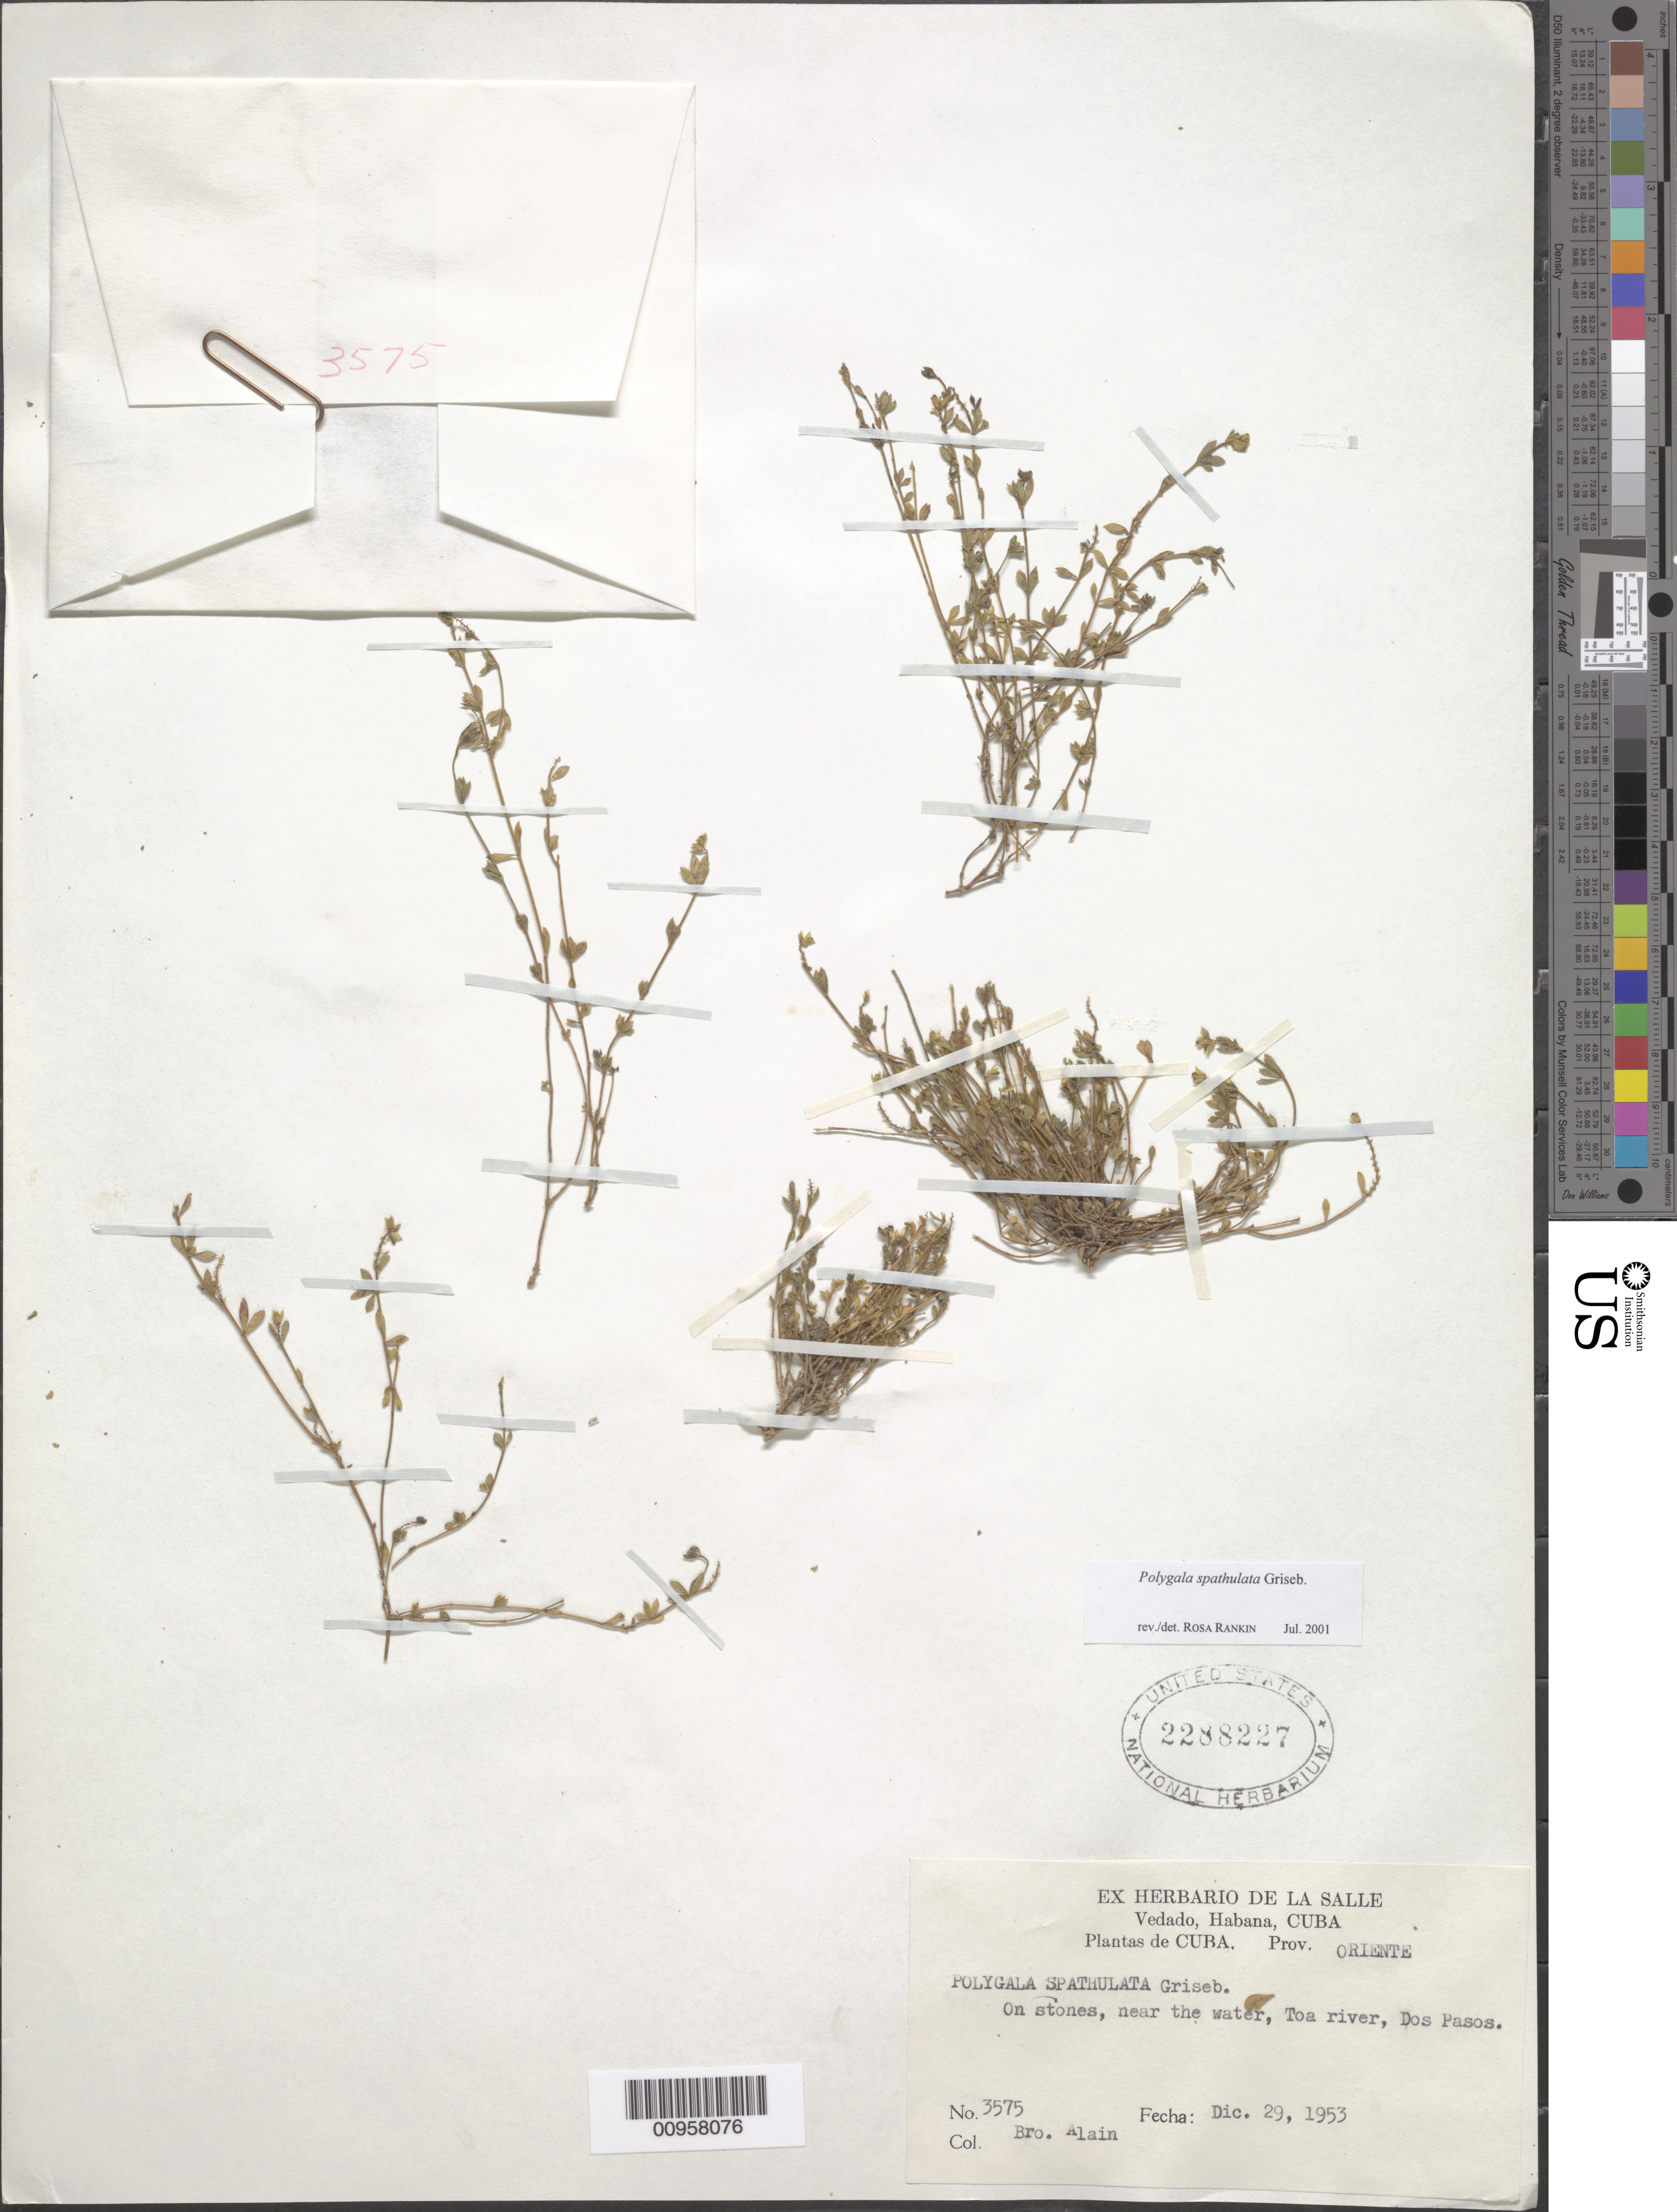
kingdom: Plantae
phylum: Tracheophyta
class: Magnoliopsida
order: Fabales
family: Polygalaceae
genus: Polygala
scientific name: Polygala spathulata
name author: Griseb.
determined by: Rankin Rodriguez, Rosa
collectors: A. H. Liogier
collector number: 3575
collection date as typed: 29 Dec 1953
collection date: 1953-12-29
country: Cuba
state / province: Oriente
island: Cuba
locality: Toa River, Dos Pasos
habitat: On stones, near the water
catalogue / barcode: US 2288227